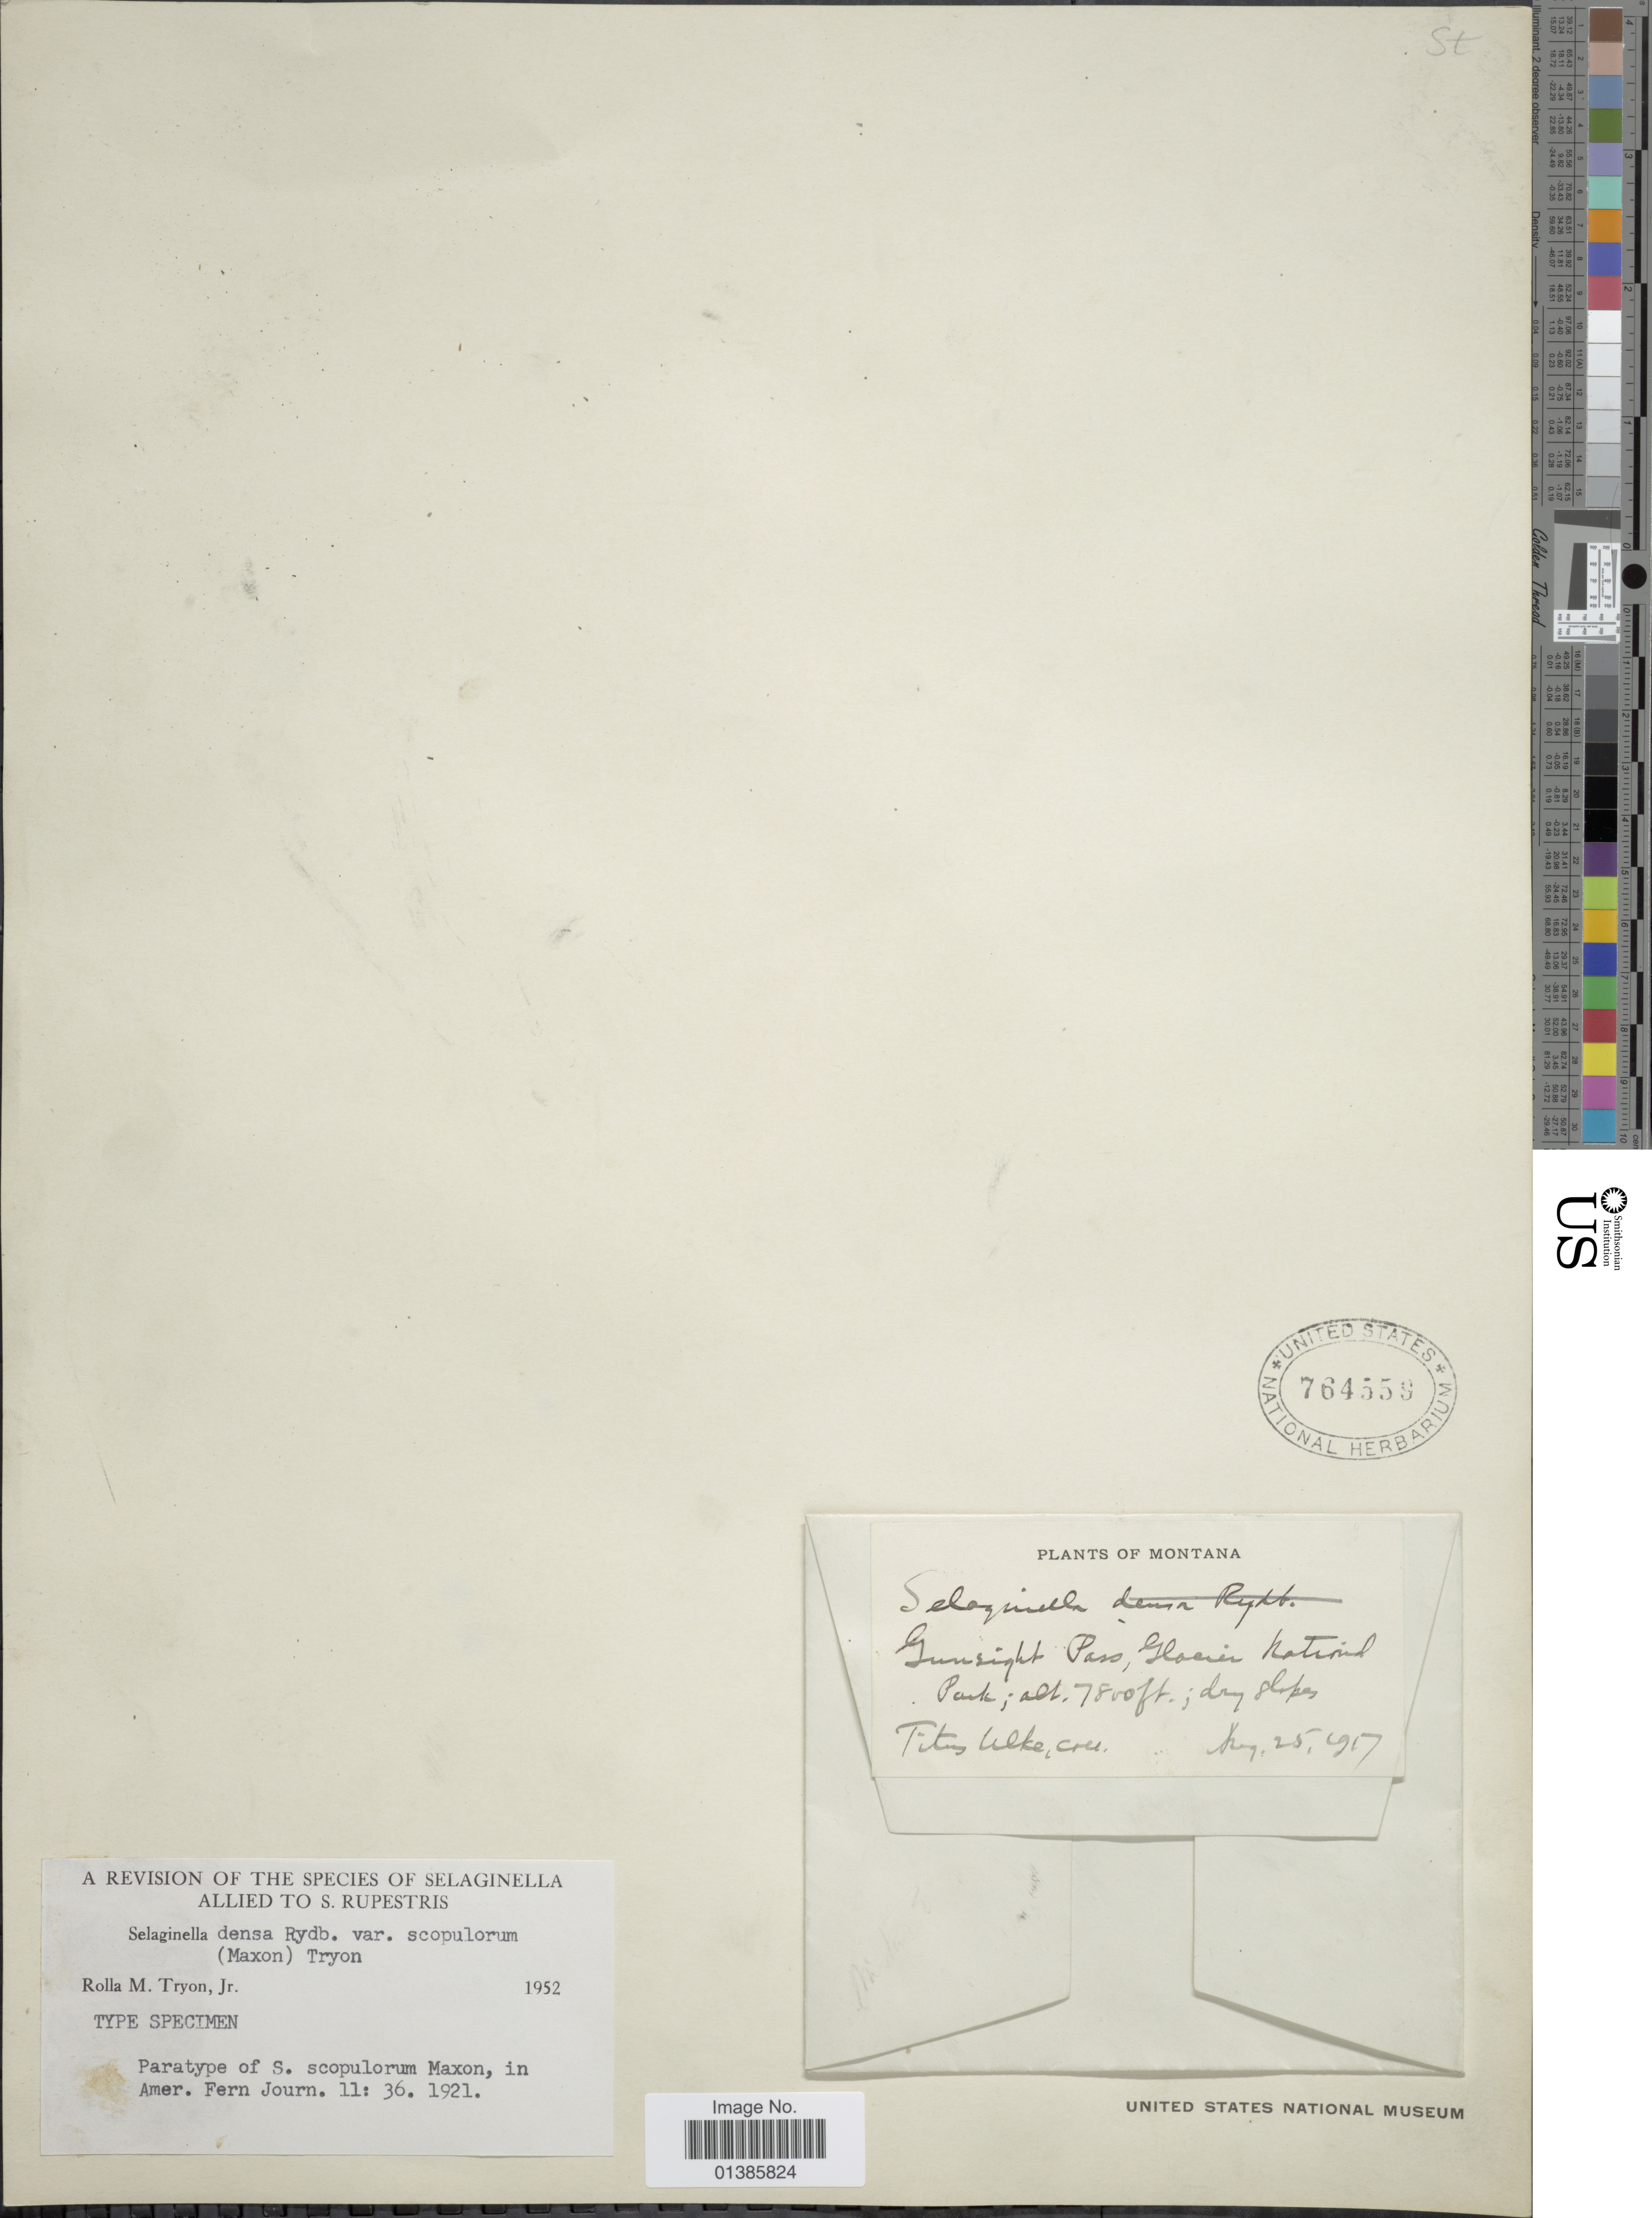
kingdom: Plantae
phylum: Tracheophyta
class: Lycopodiopsida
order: Selaginellales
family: Selaginellaceae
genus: Selaginella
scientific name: Selaginella densa var. scopulorum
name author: (Maxon) R.M. Tryon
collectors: T. Ulke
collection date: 1917-08-25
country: United States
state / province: Montana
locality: Gunsight Pass, Glacier National Park.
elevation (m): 2377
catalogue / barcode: US 764559